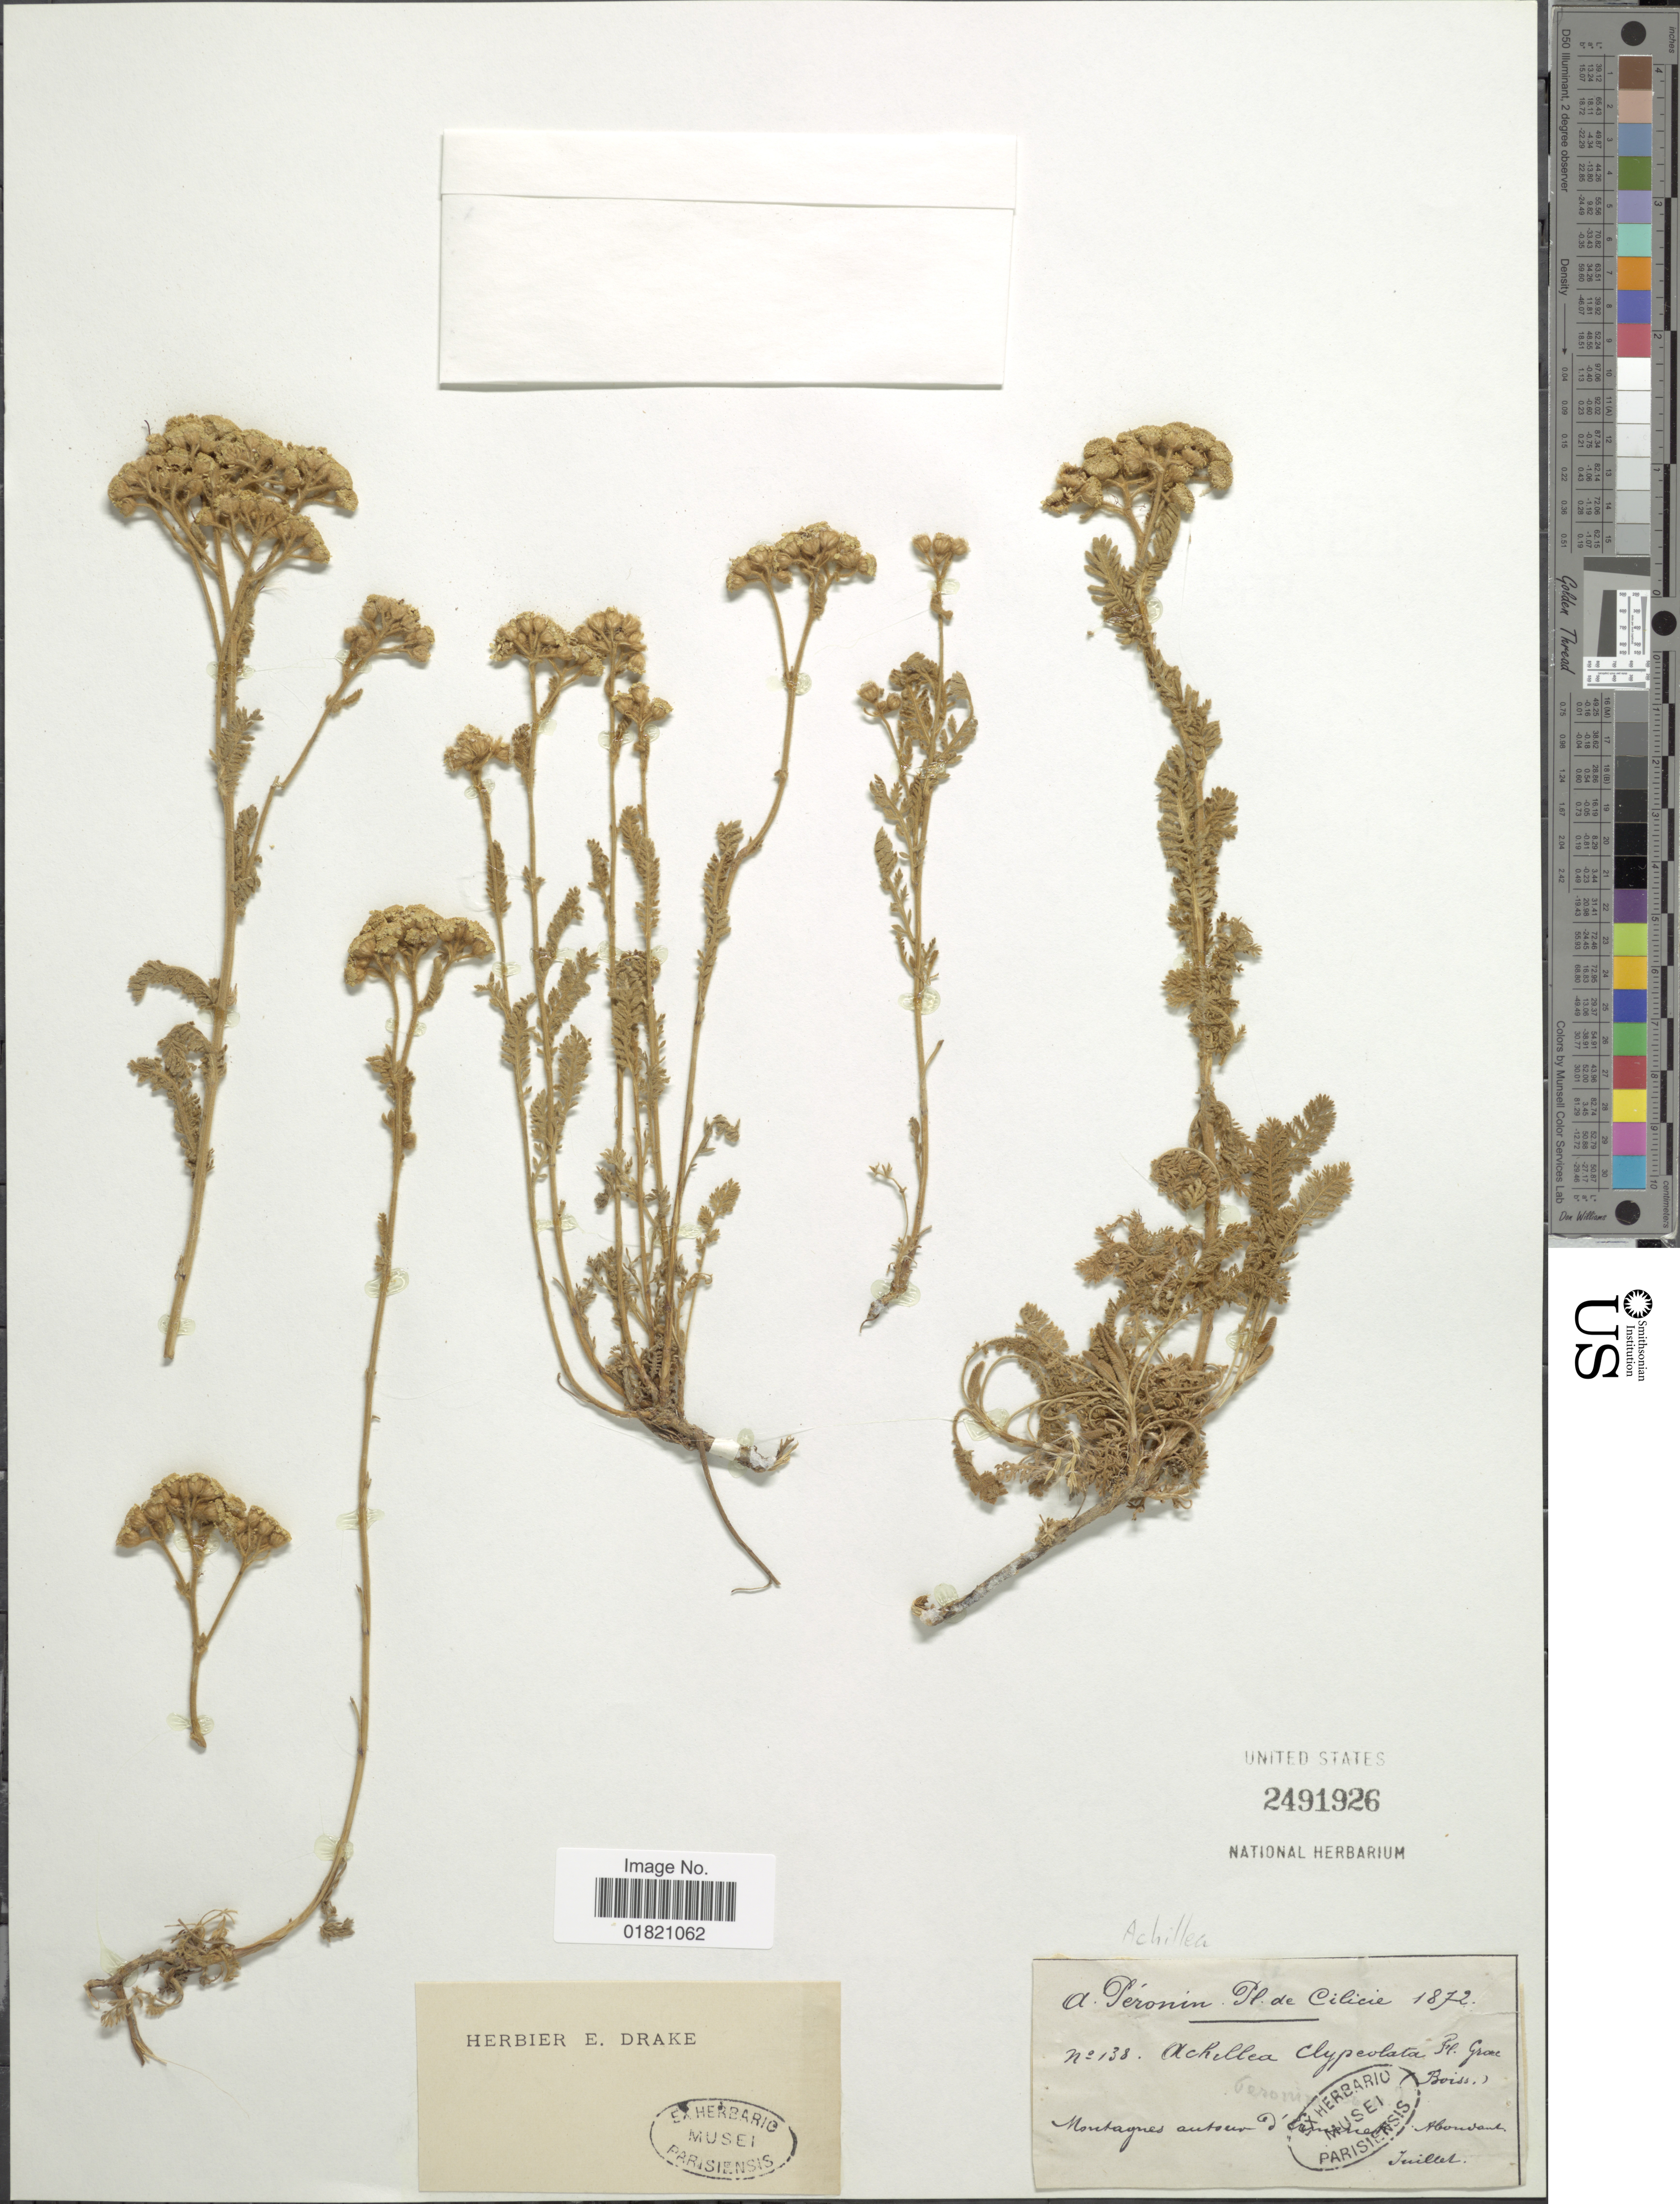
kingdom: Plantae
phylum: Tracheophyta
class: Magnoliopsida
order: Asterales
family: Asteraceae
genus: Achillea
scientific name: Achillea clypeolata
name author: Sm.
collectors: Peronin, --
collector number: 138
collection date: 1872-07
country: Turkey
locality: Cilicie. Montagnes autsur d'Ermeried [interpreted]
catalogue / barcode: US 2491926